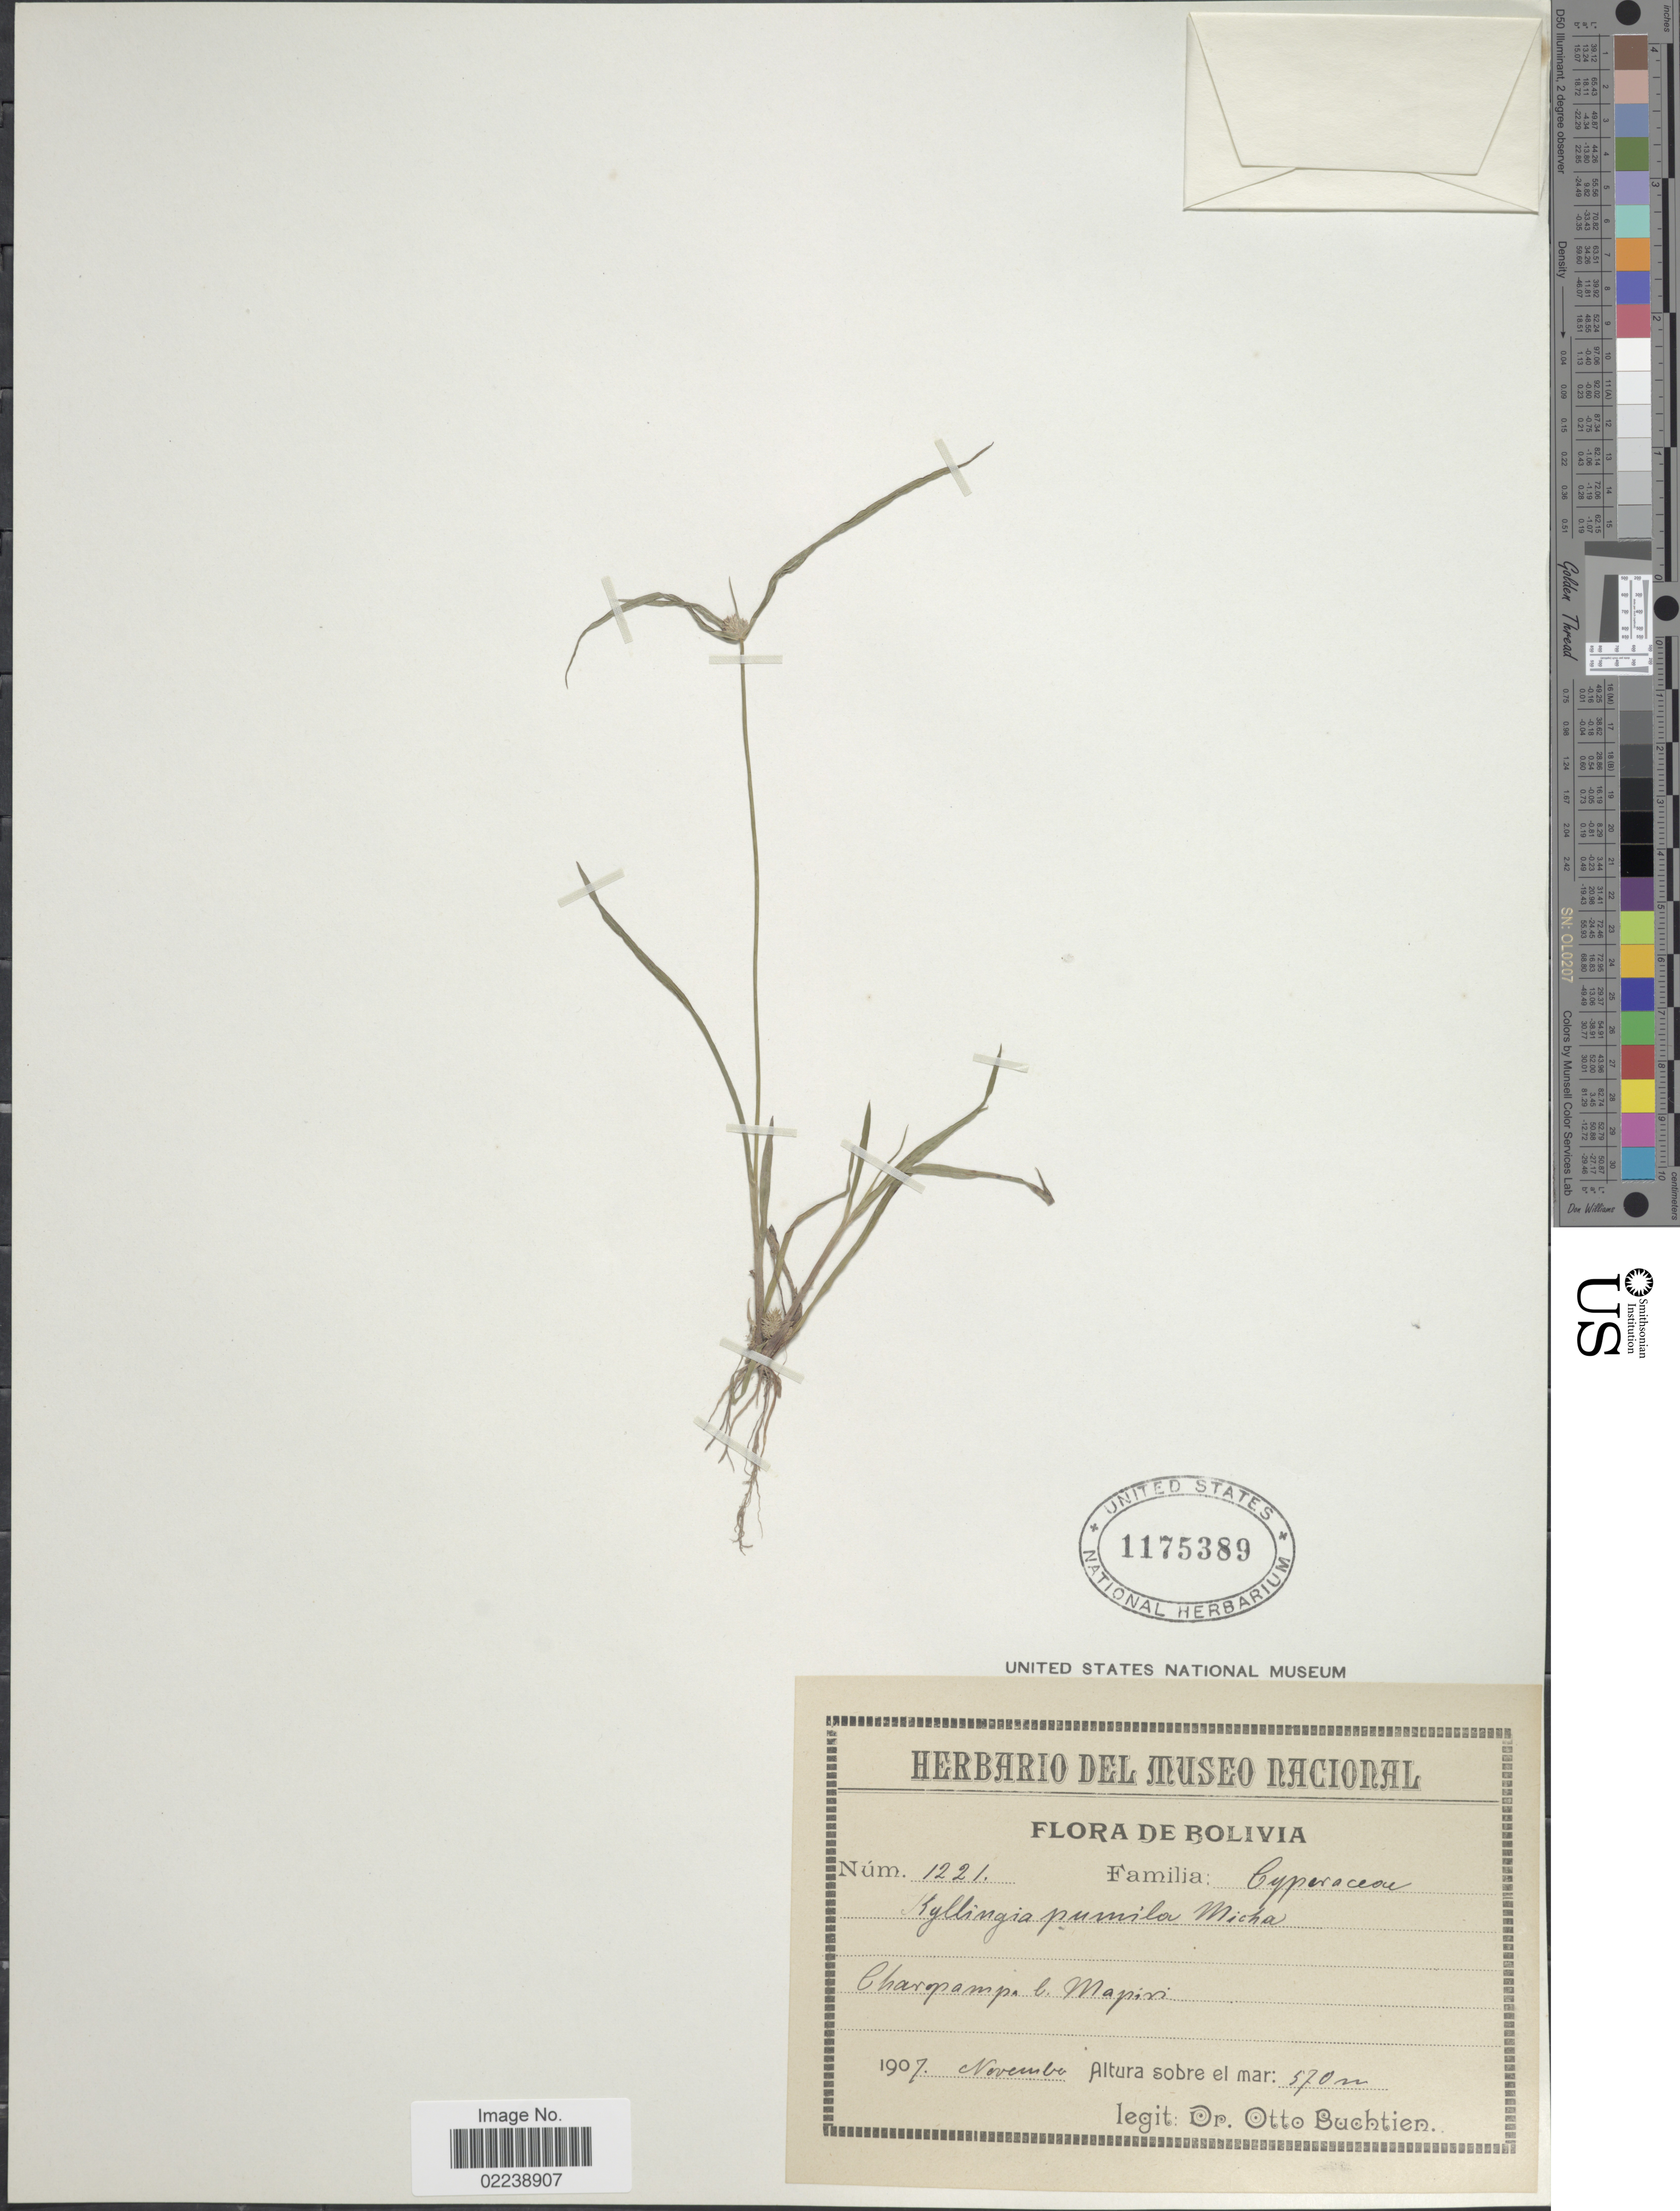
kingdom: Plantae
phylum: Tracheophyta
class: Liliopsida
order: Poales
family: Cyperaceae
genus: Cyperus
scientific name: Cyperus hortensis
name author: (Salzm. ex Steud.) Dorr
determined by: Strong, Mark T., (BOT), Smithsonian Institution - National Museum of Natural History (UNITED STATES)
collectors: O. Buchtien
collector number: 1221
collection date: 1907-11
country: Bolivia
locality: Charopampa l. Mapiri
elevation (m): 570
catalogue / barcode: US 1175389